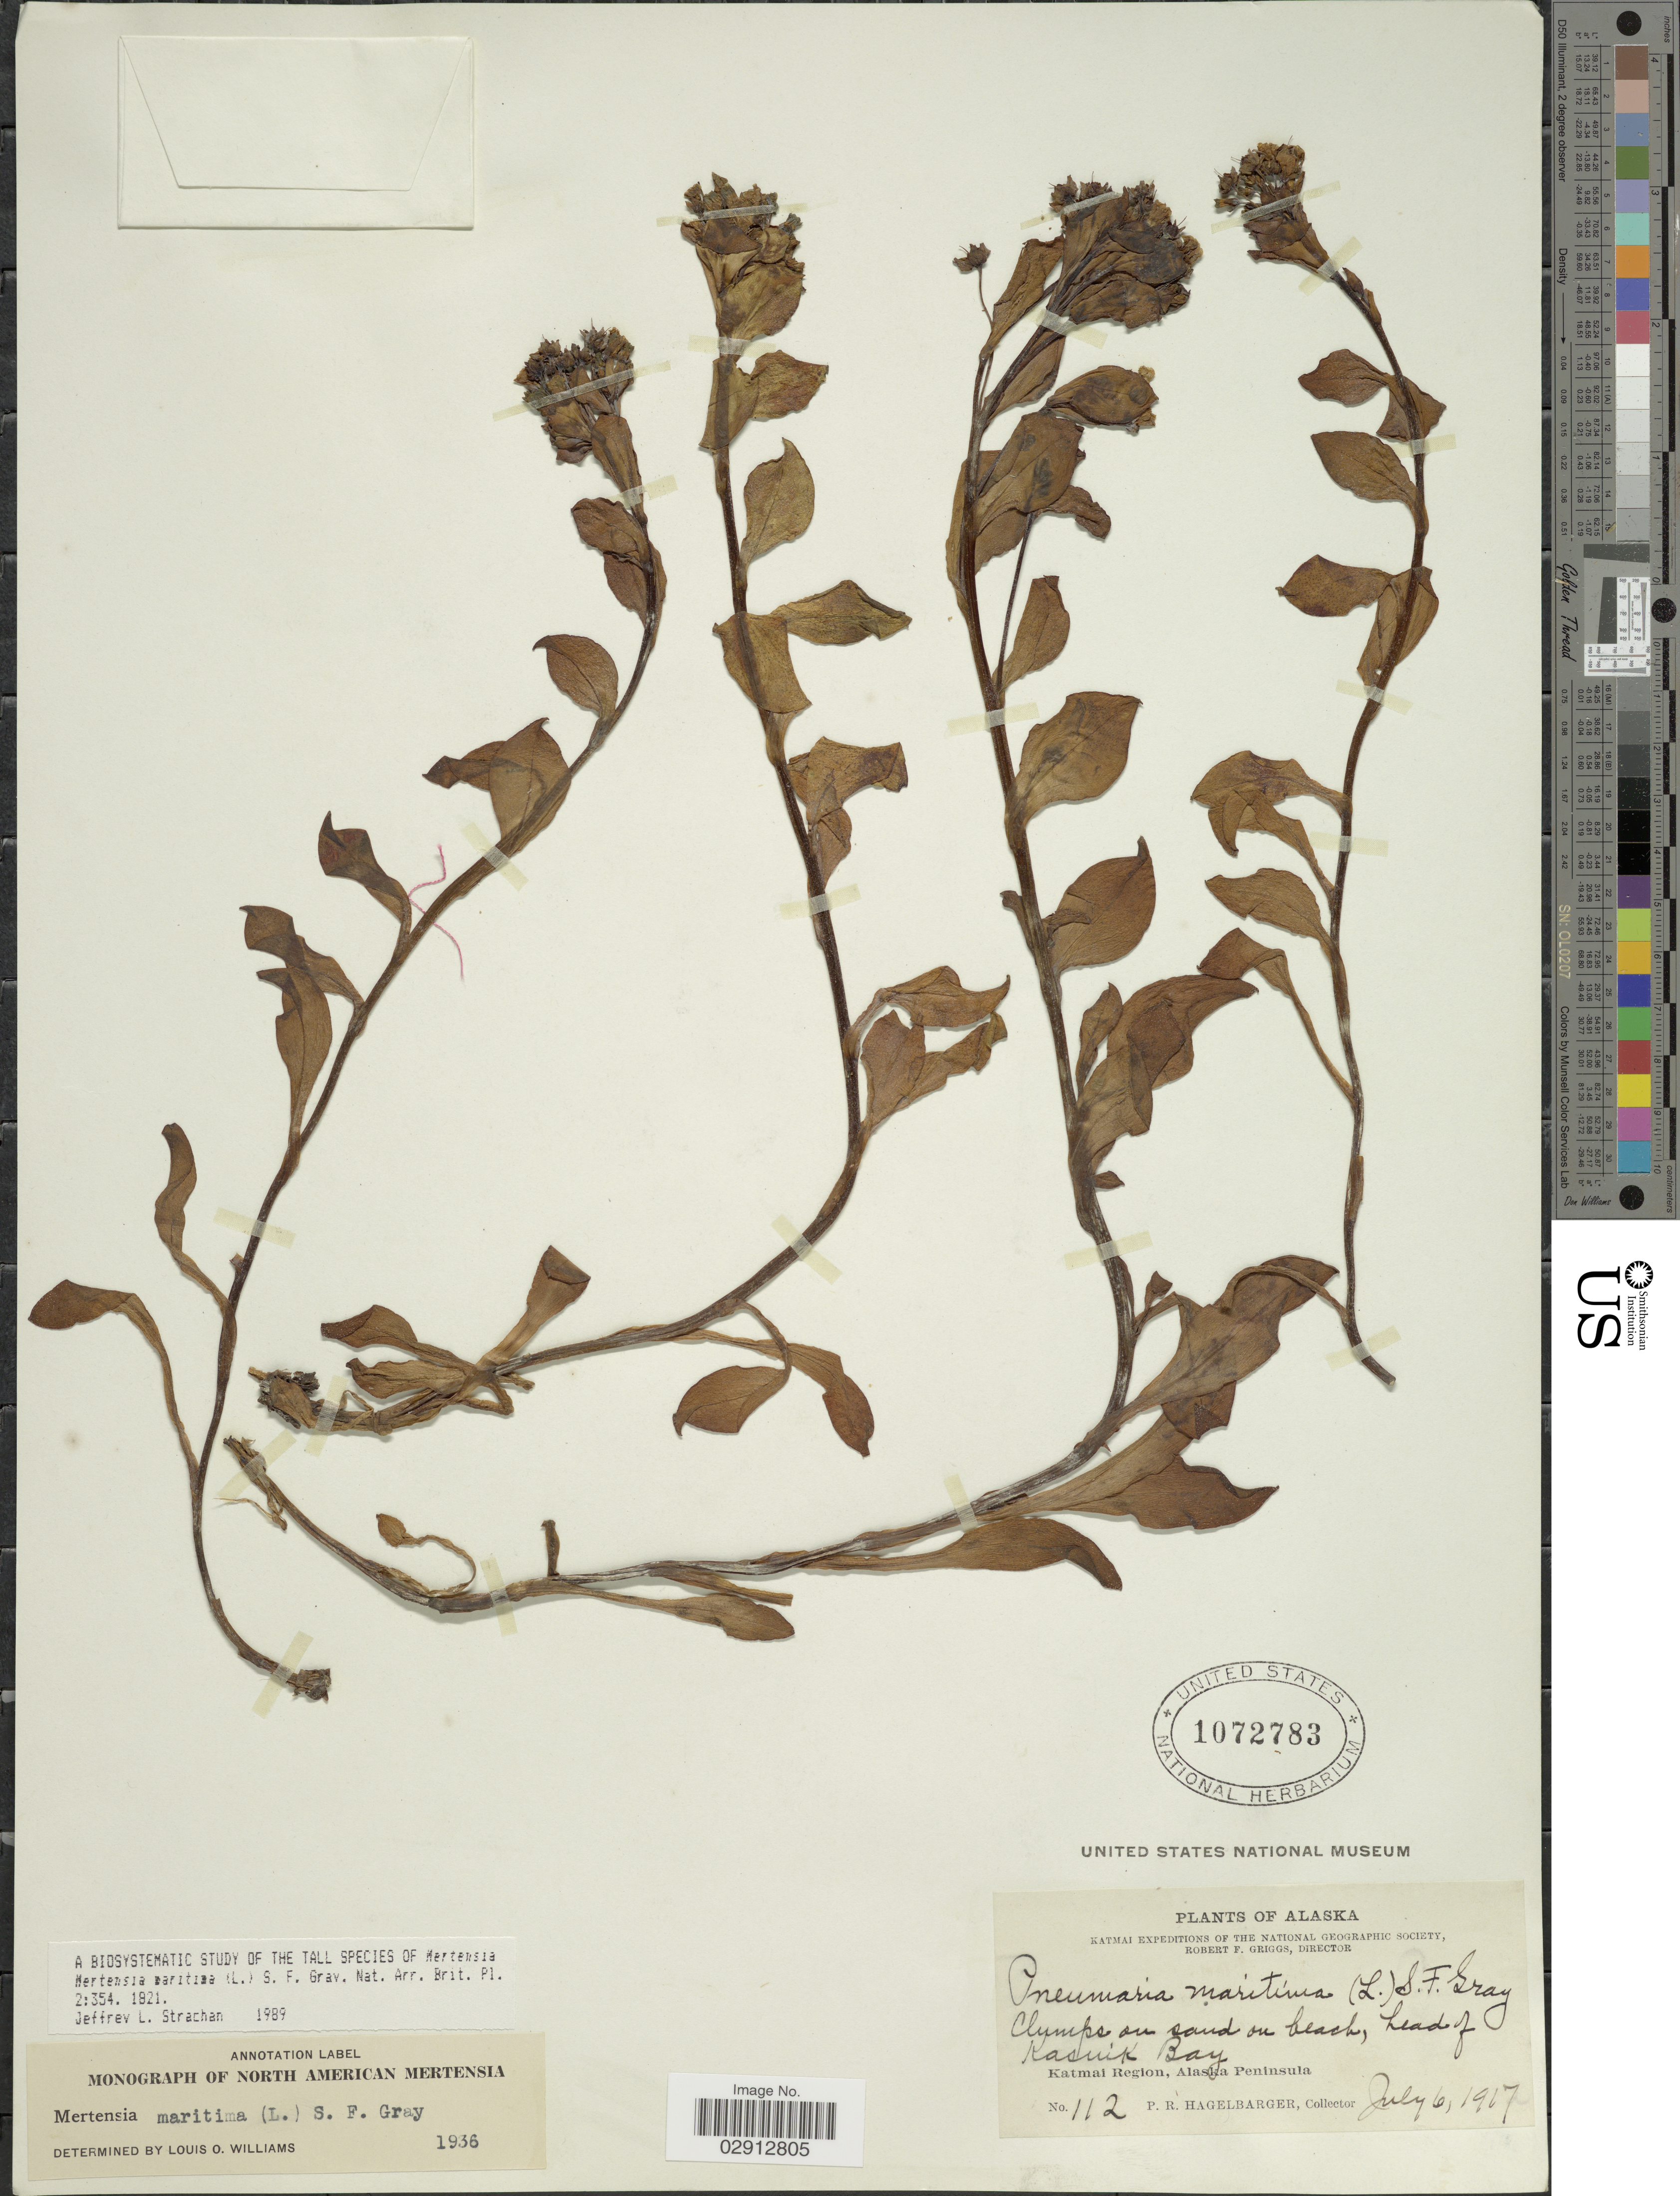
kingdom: Plantae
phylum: Tracheophyta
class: Magnoliopsida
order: Boraginales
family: Boraginaceae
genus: Mertensia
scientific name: Mertensia maritima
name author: (L.) S.F. Gray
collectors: P. Hagelbarger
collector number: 112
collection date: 1917-07-06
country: United States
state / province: Alaska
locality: Head of Kasvik Bay. Katmai Region, Alaska Peninsula.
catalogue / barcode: US 1072783